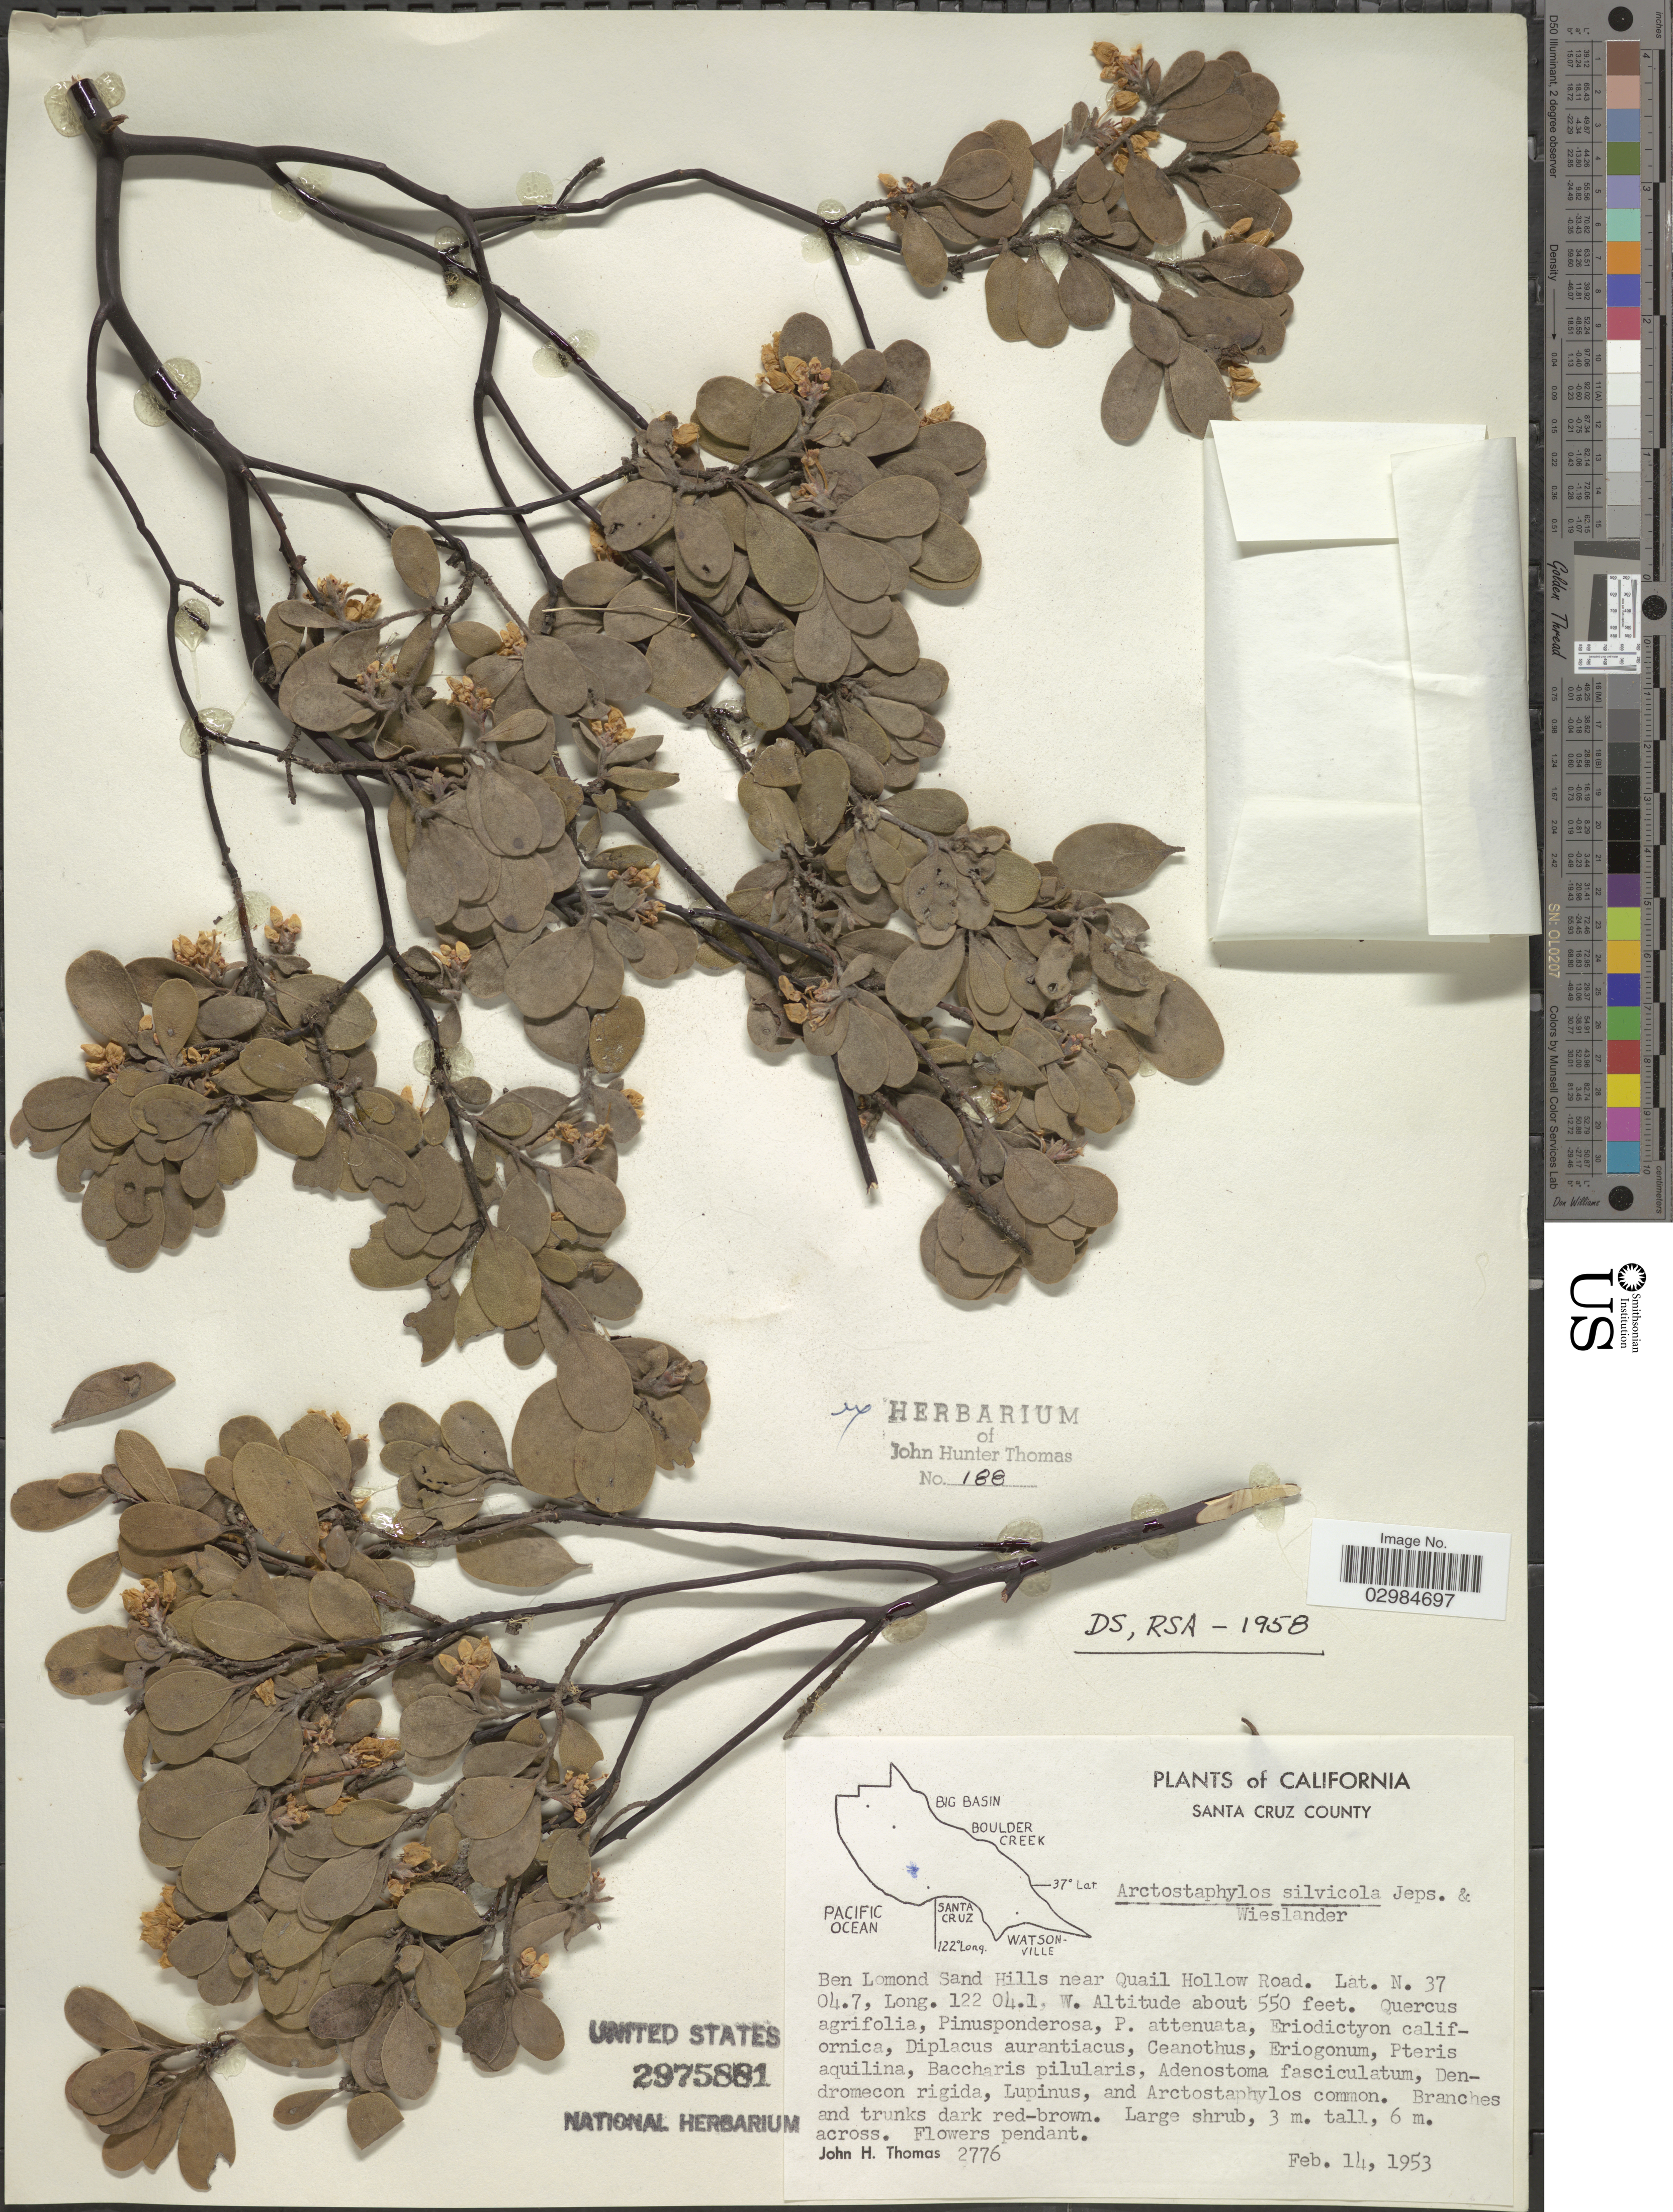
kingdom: Plantae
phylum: Tracheophyta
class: Magnoliopsida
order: Ericales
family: Ericaceae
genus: Arctostaphylos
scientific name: Arctostaphylos silvicola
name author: Jeps. & Wiesl.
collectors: J. H. Thomas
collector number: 2776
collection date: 1953-02-14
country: United States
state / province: California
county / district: Santa Cruz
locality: Santa Cruz County. Ben Lomond Sand Hills near Quail Hollow Road.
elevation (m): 168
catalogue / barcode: US 2975881